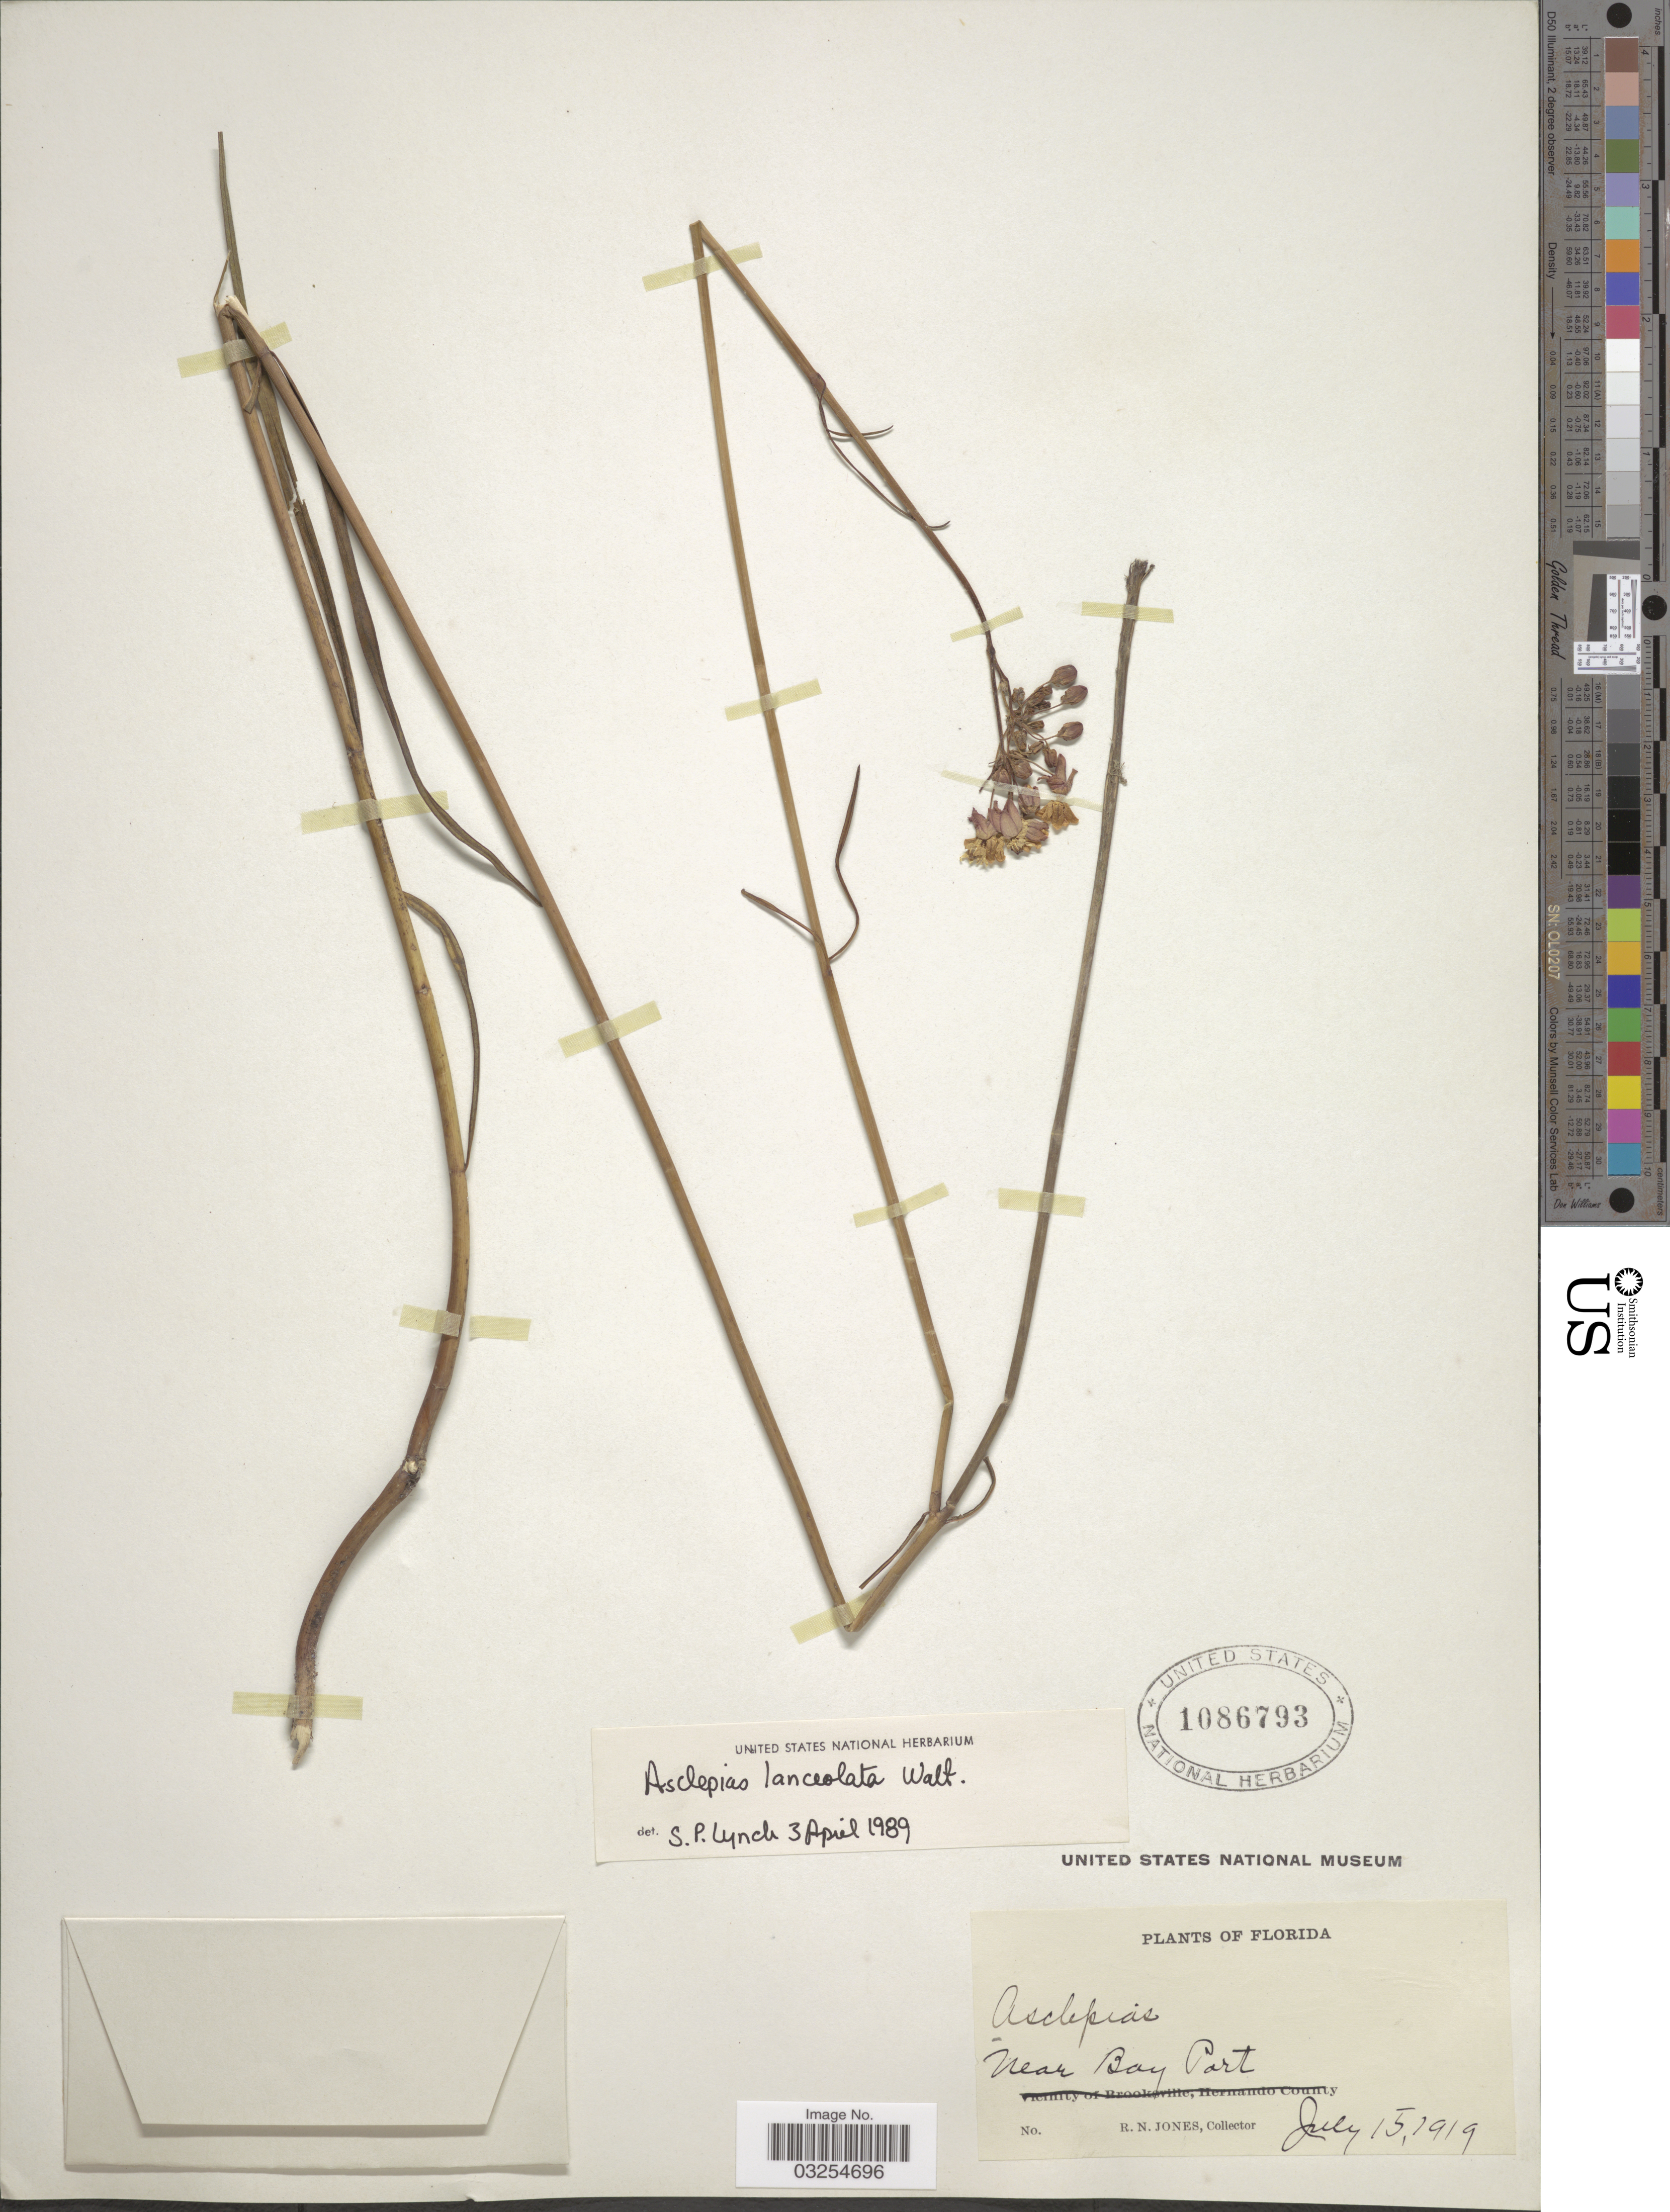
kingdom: Plantae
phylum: Tracheophyta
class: Magnoliopsida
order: Gentianales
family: Apocynaceae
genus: Asclepias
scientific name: Asclepias lanceolata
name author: Walter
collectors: R. N. Jones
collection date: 1919-07-15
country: United States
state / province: Florida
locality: Near Bay Port.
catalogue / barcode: US 1086793